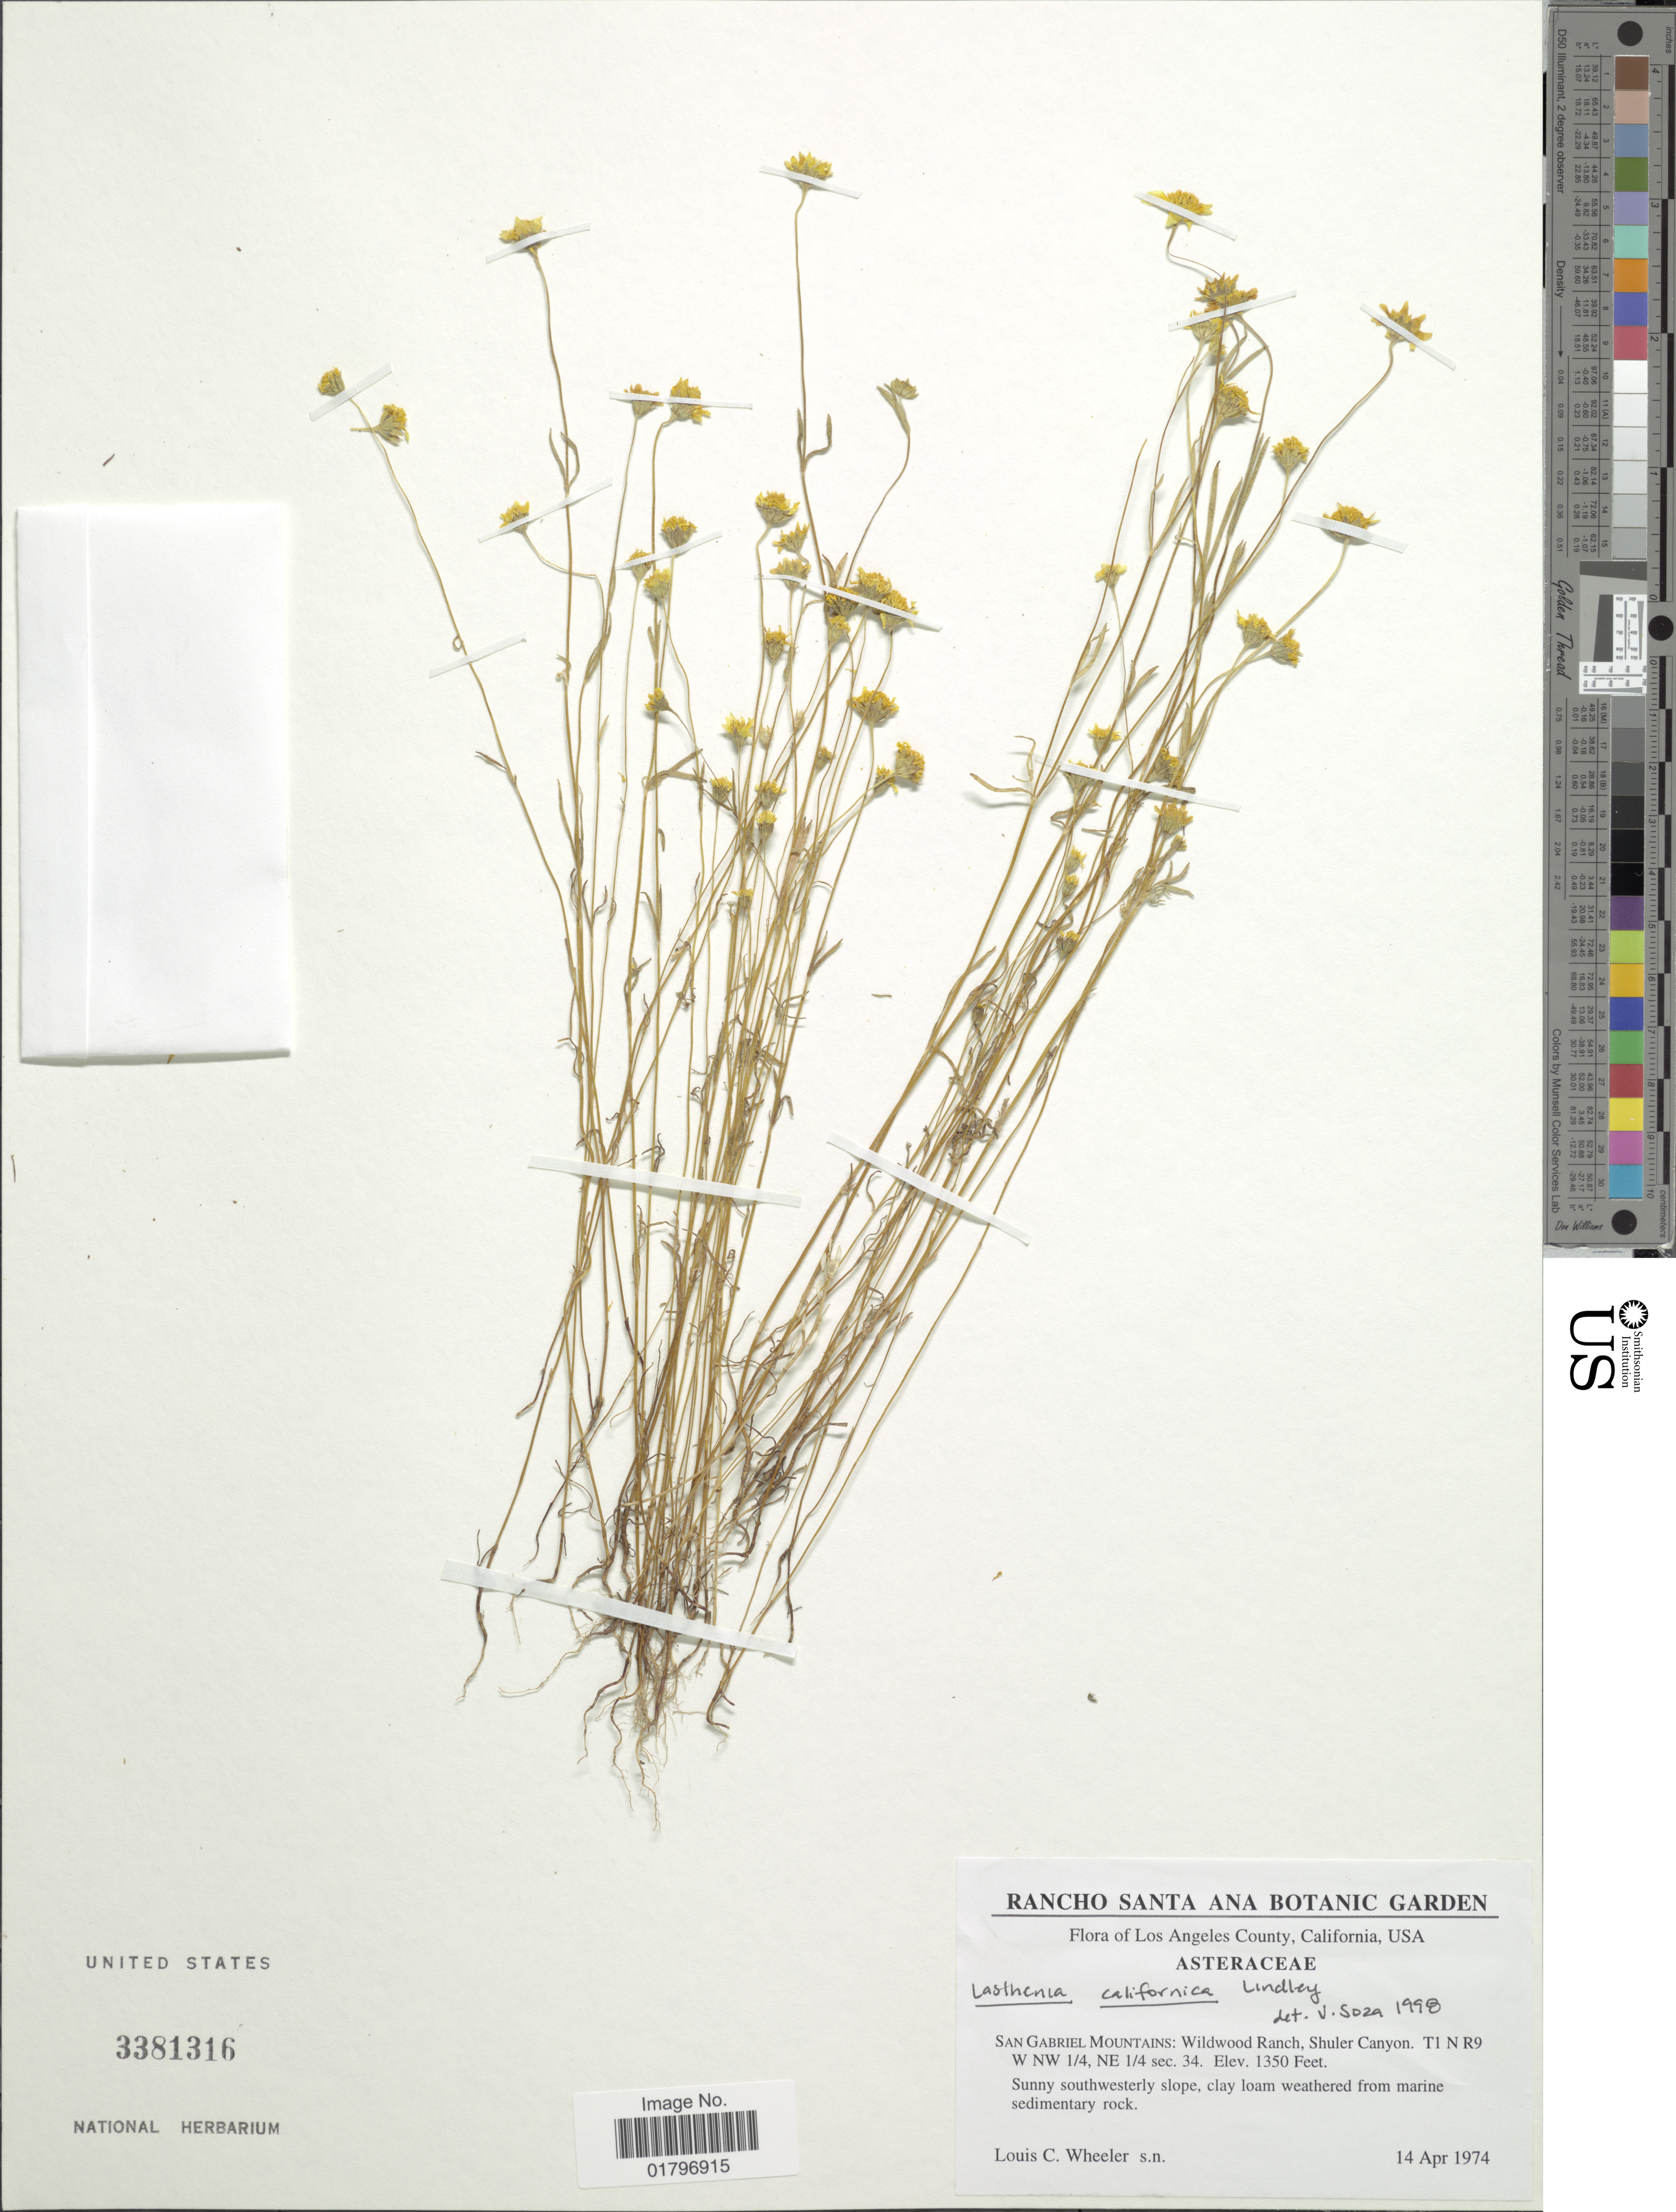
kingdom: Plantae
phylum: Tracheophyta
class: Magnoliopsida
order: Asterales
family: Asteraceae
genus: Lasthenia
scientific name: Lasthenia californica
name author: DC. ex Lindl.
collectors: L. C. Wheeler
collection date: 1974-04-14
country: United States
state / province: California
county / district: Los Angeles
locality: Los Angeles County, California, USA. San Gabriel Mountains: Wildwood Ranch, Shuler Canyon. T1 N R9 W NW 1/4, NE 1/4 sec.34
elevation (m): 411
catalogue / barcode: US 3381316